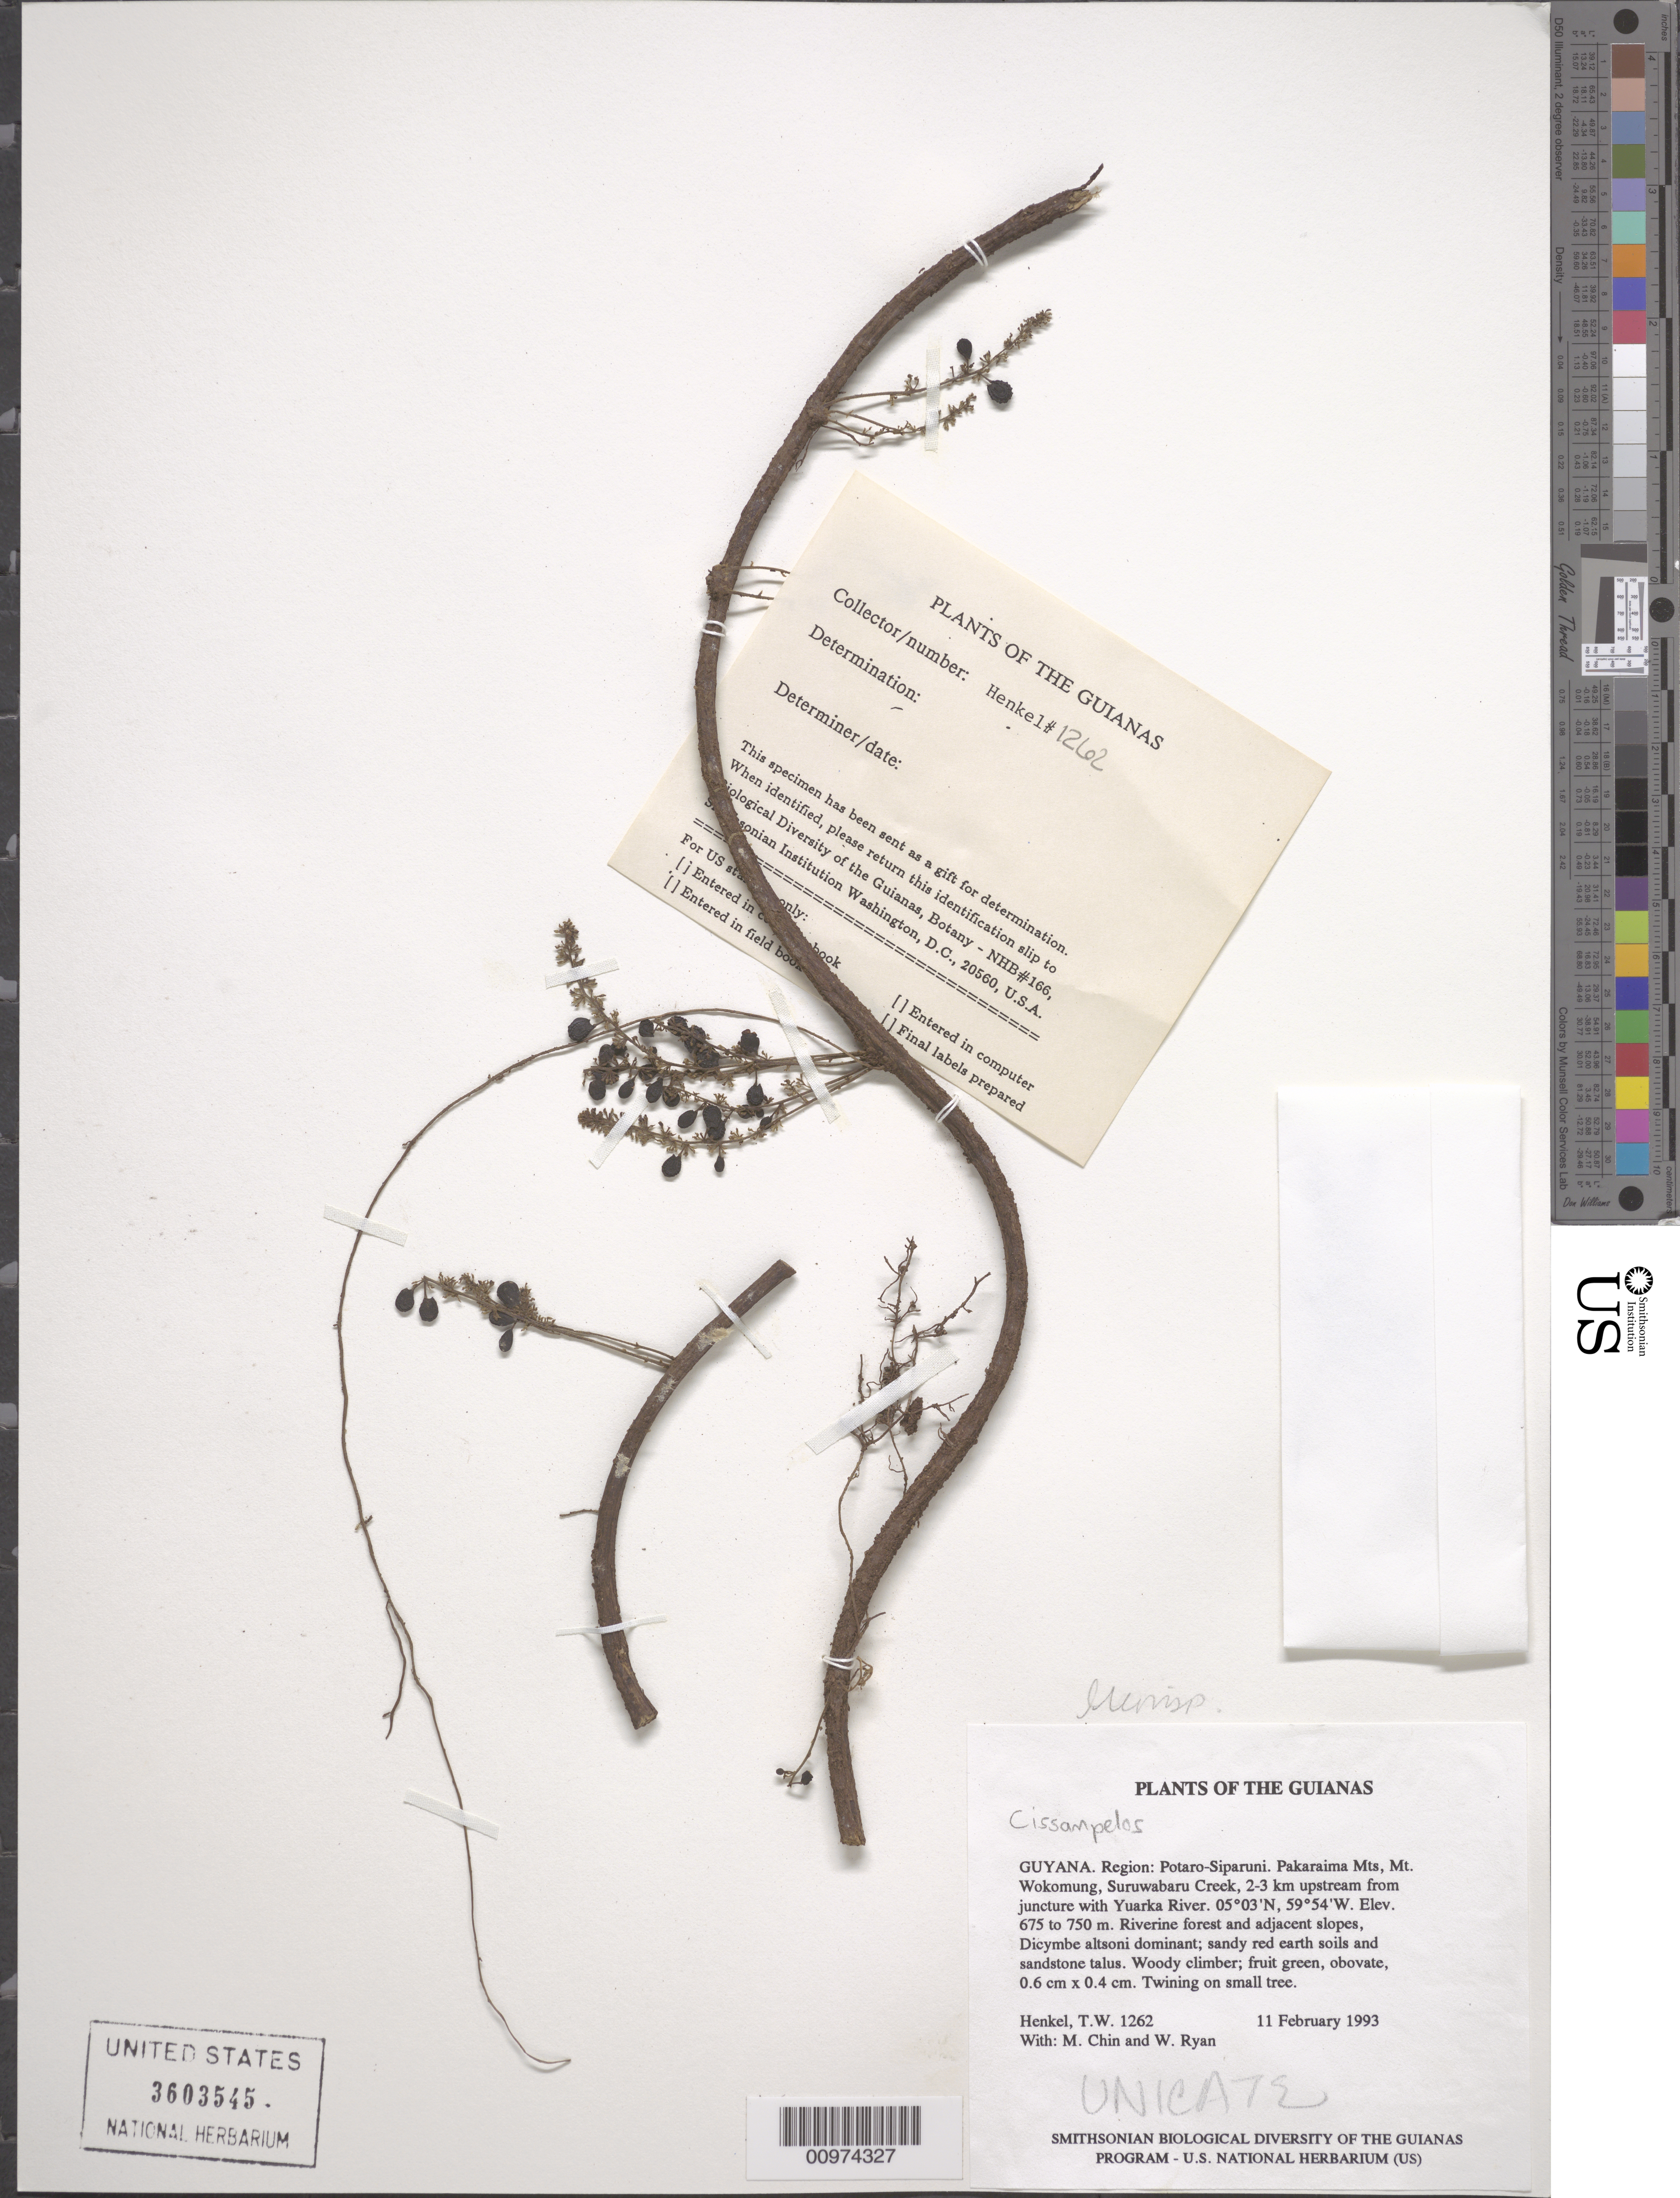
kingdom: Plantae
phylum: Tracheophyta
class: Magnoliopsida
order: Ranunculales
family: Menispermaceae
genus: Cissampelos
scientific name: Cissampelos sp.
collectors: T. Henkel, M. Chin & W. Ryan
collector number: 1262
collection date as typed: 11 February 1993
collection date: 1993-02-11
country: Guyana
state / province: Potaro-Siparuni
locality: Pakaraima Mts, Mt. Wokomung, Suruwabaru Creek, 2-3 km upstream from juncture with Yuarka R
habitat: Riverine forest and adjacent slopes, Dicymbe altsoni dominant; sandy red earth soils and sandstone talus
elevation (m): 675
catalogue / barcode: US 3603545